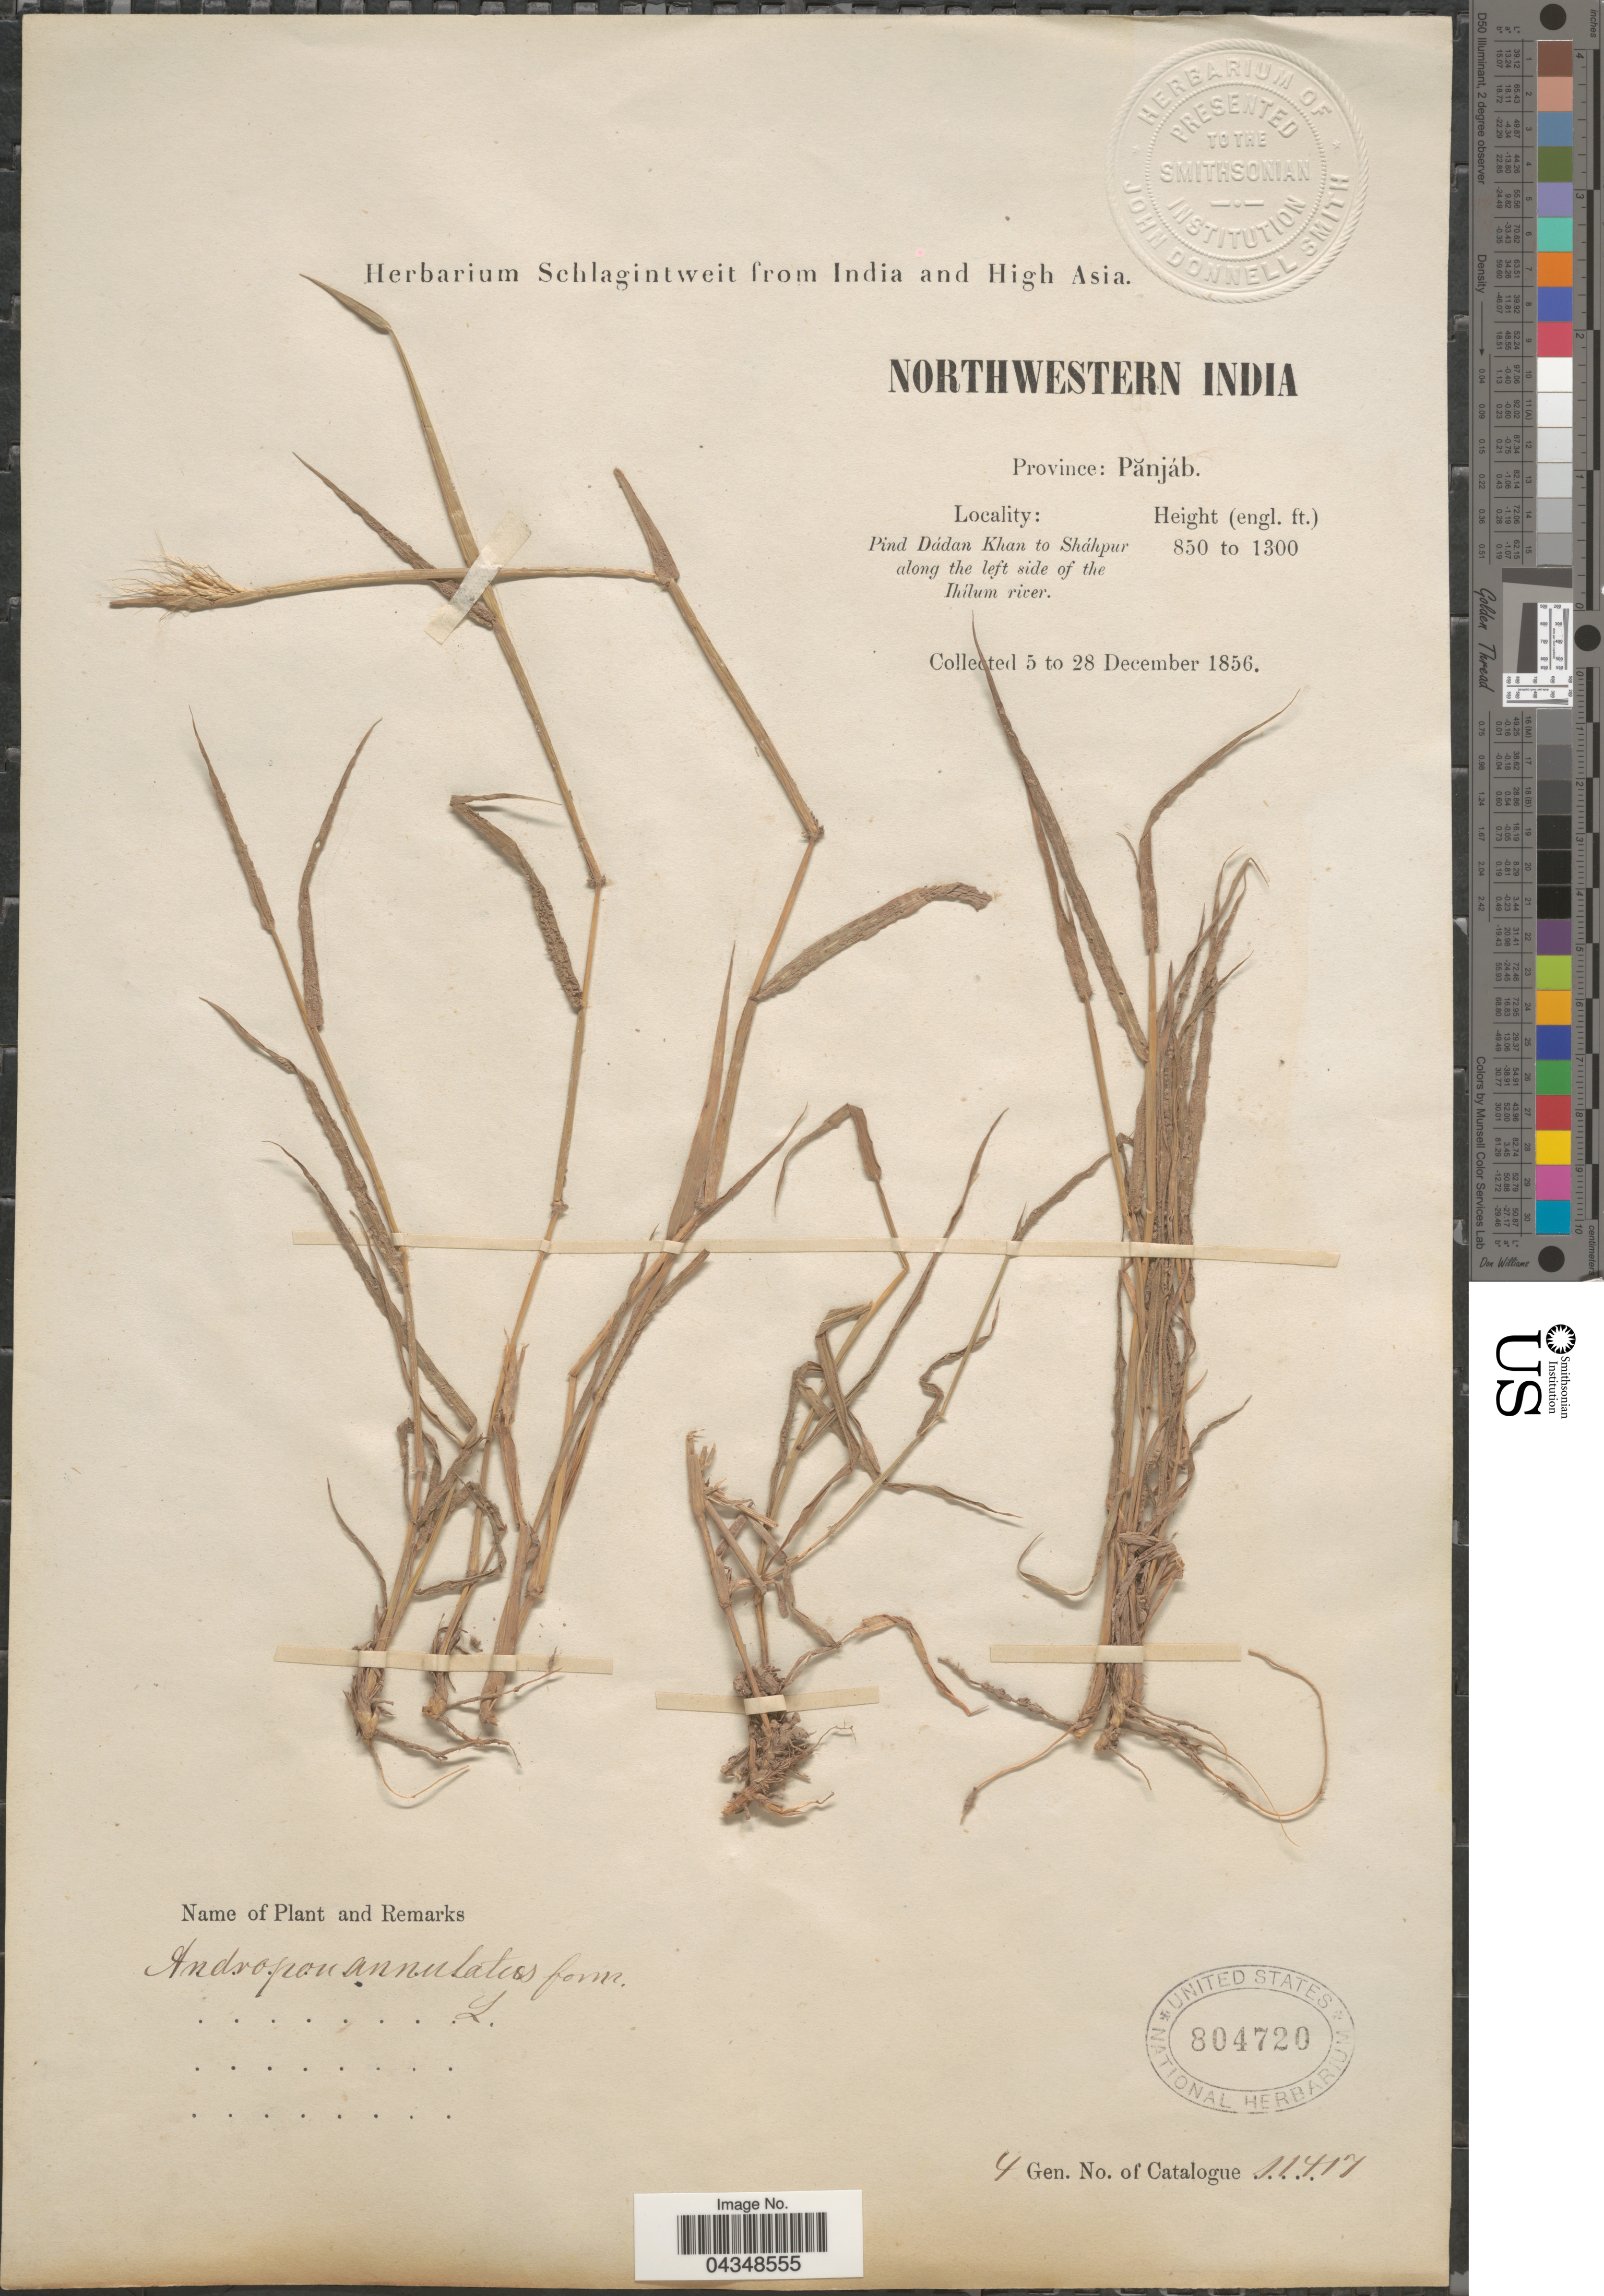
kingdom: Plantae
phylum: Tracheophyta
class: Liliopsida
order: Poales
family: Poaceae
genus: Bothriochloa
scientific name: Bothriochloa bladhii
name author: (Retz.) S.T. Blake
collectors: ex herb. Schlagintweit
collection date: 1856-12-05/1856-12-28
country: Pakistan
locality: Northwestern India. Province: Pănjáb. Pind Dádan Khan to Shápur along the left side of the Ihilum river.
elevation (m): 259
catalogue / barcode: US 804720